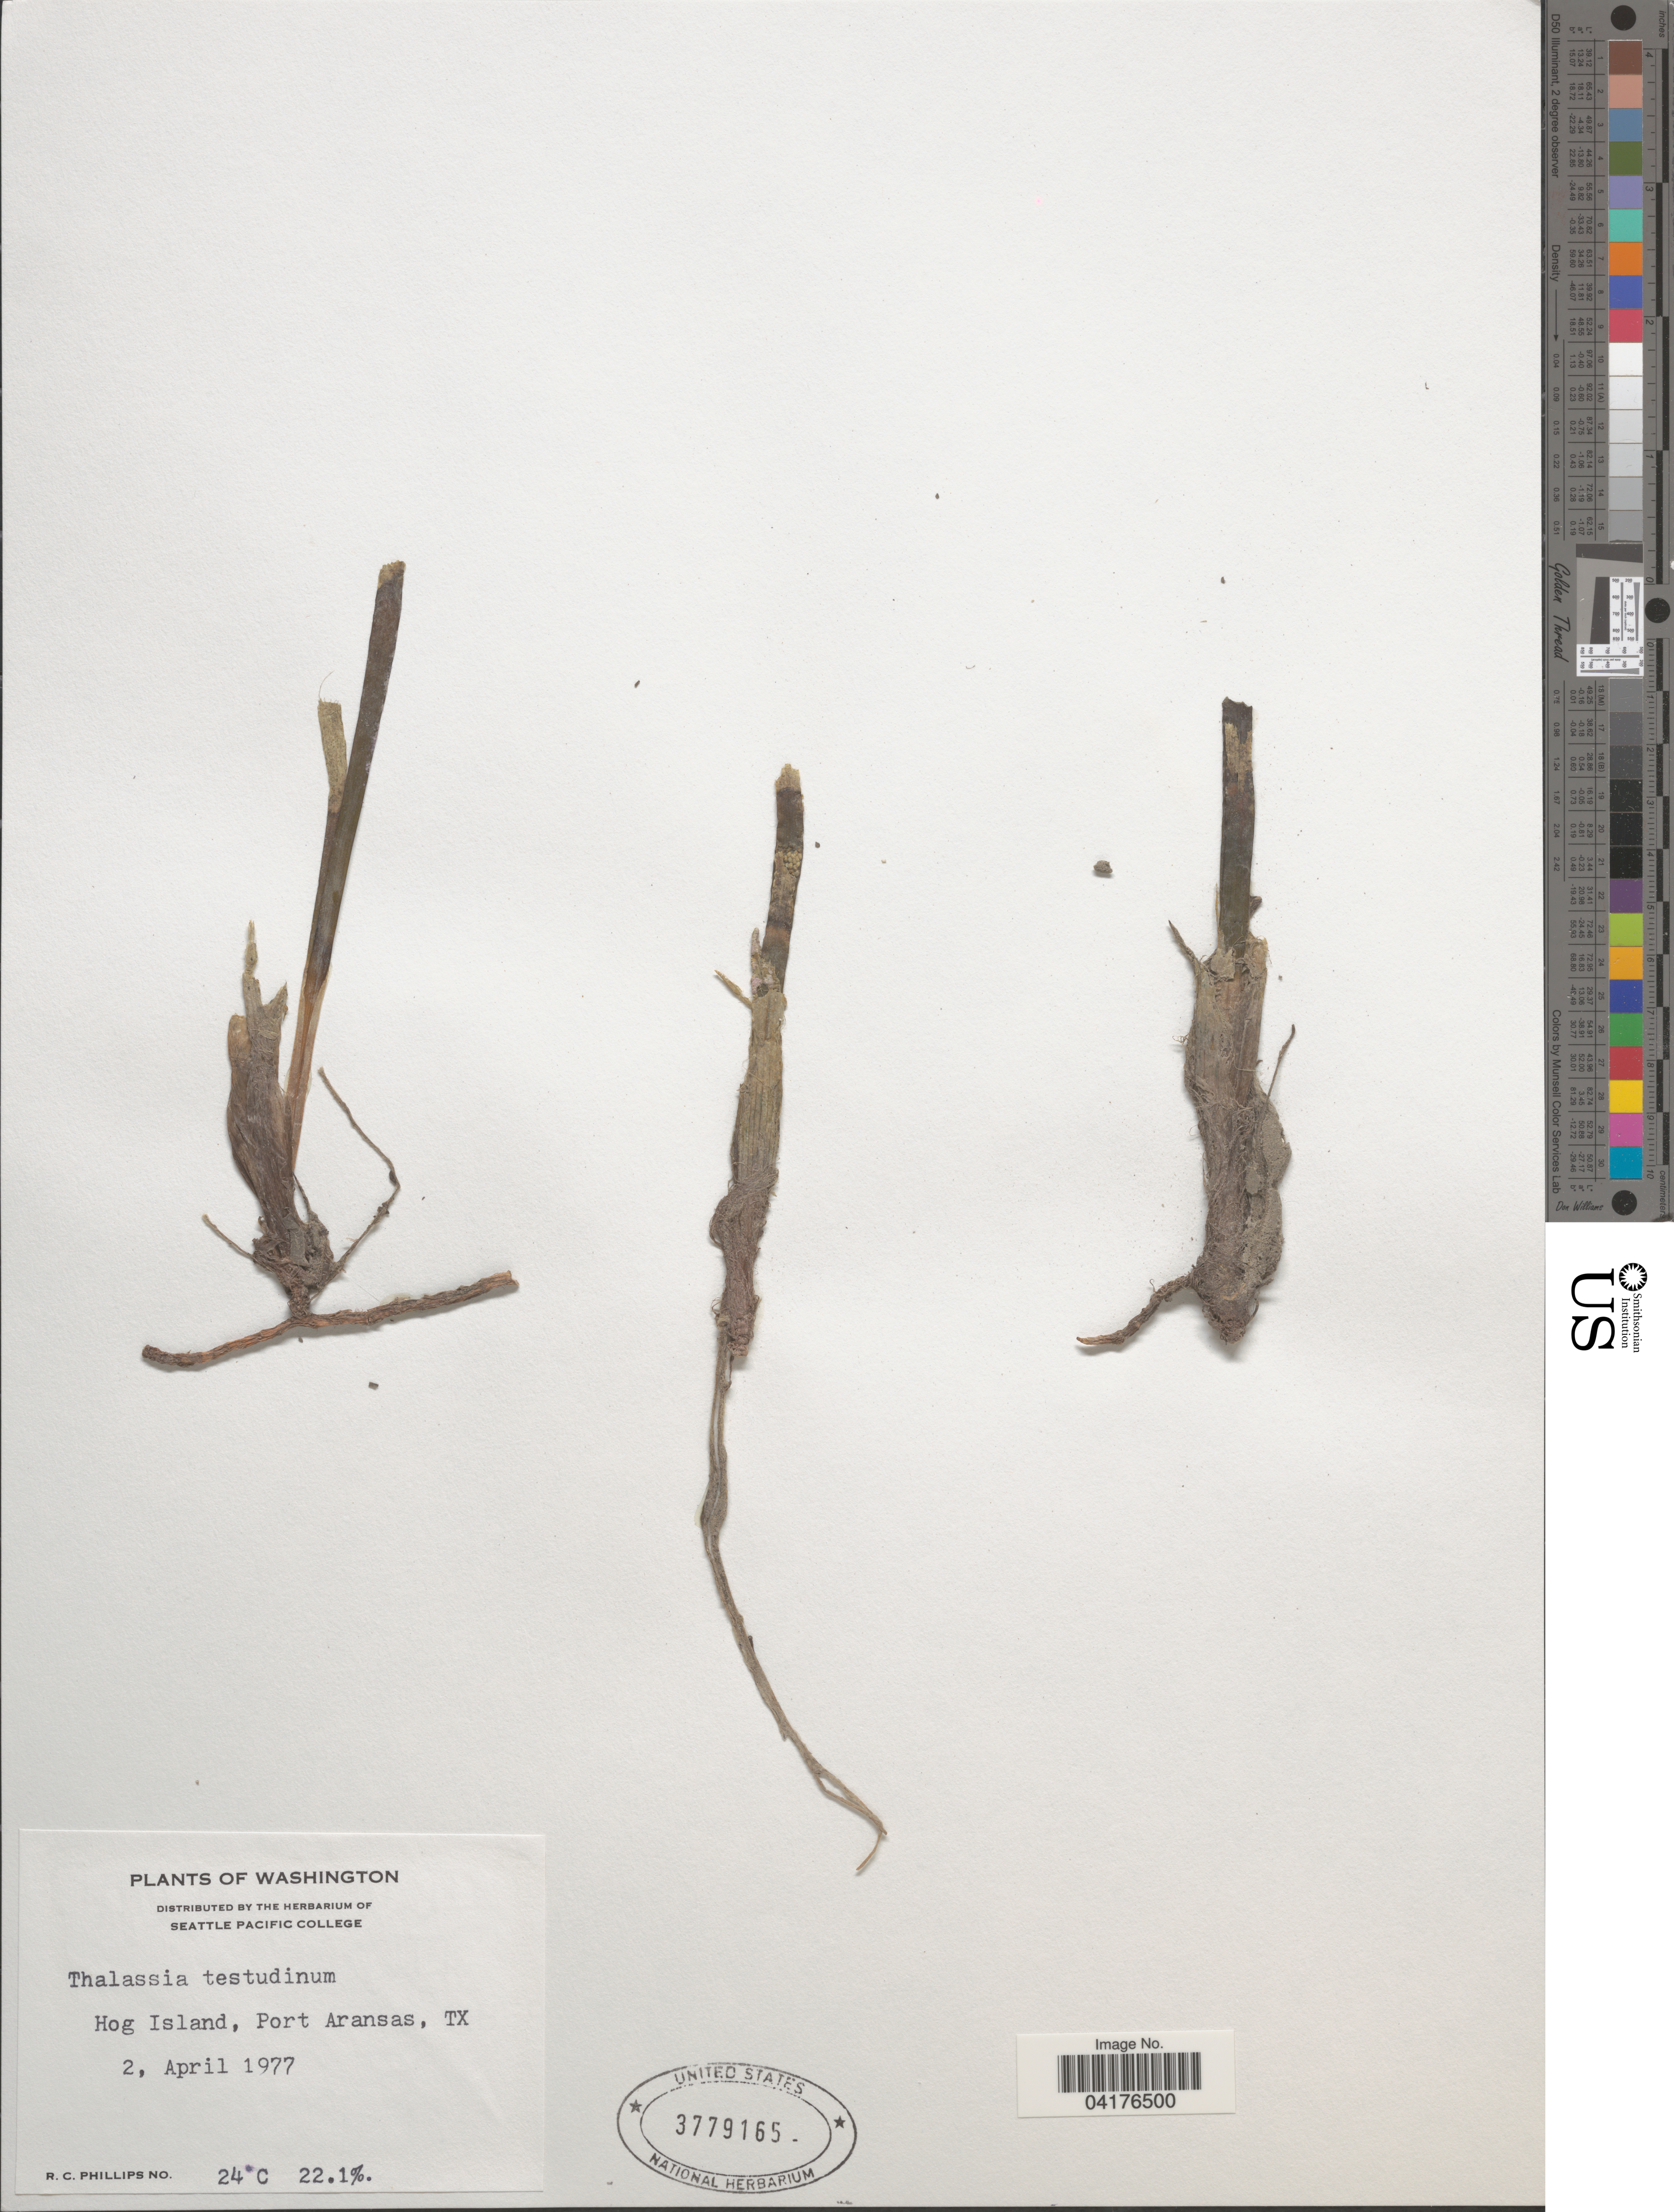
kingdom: Plantae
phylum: Tracheophyta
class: Liliopsida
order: Alismatales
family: Hydrocharitaceae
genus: Thalassia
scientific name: Thalassia testudinum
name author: Banks & Sol. ex K.D. Koenig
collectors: R. C. Phillips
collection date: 1977-04-02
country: United States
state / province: Texas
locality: Hog Island, Port Aransas, TX.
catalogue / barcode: US 3779165